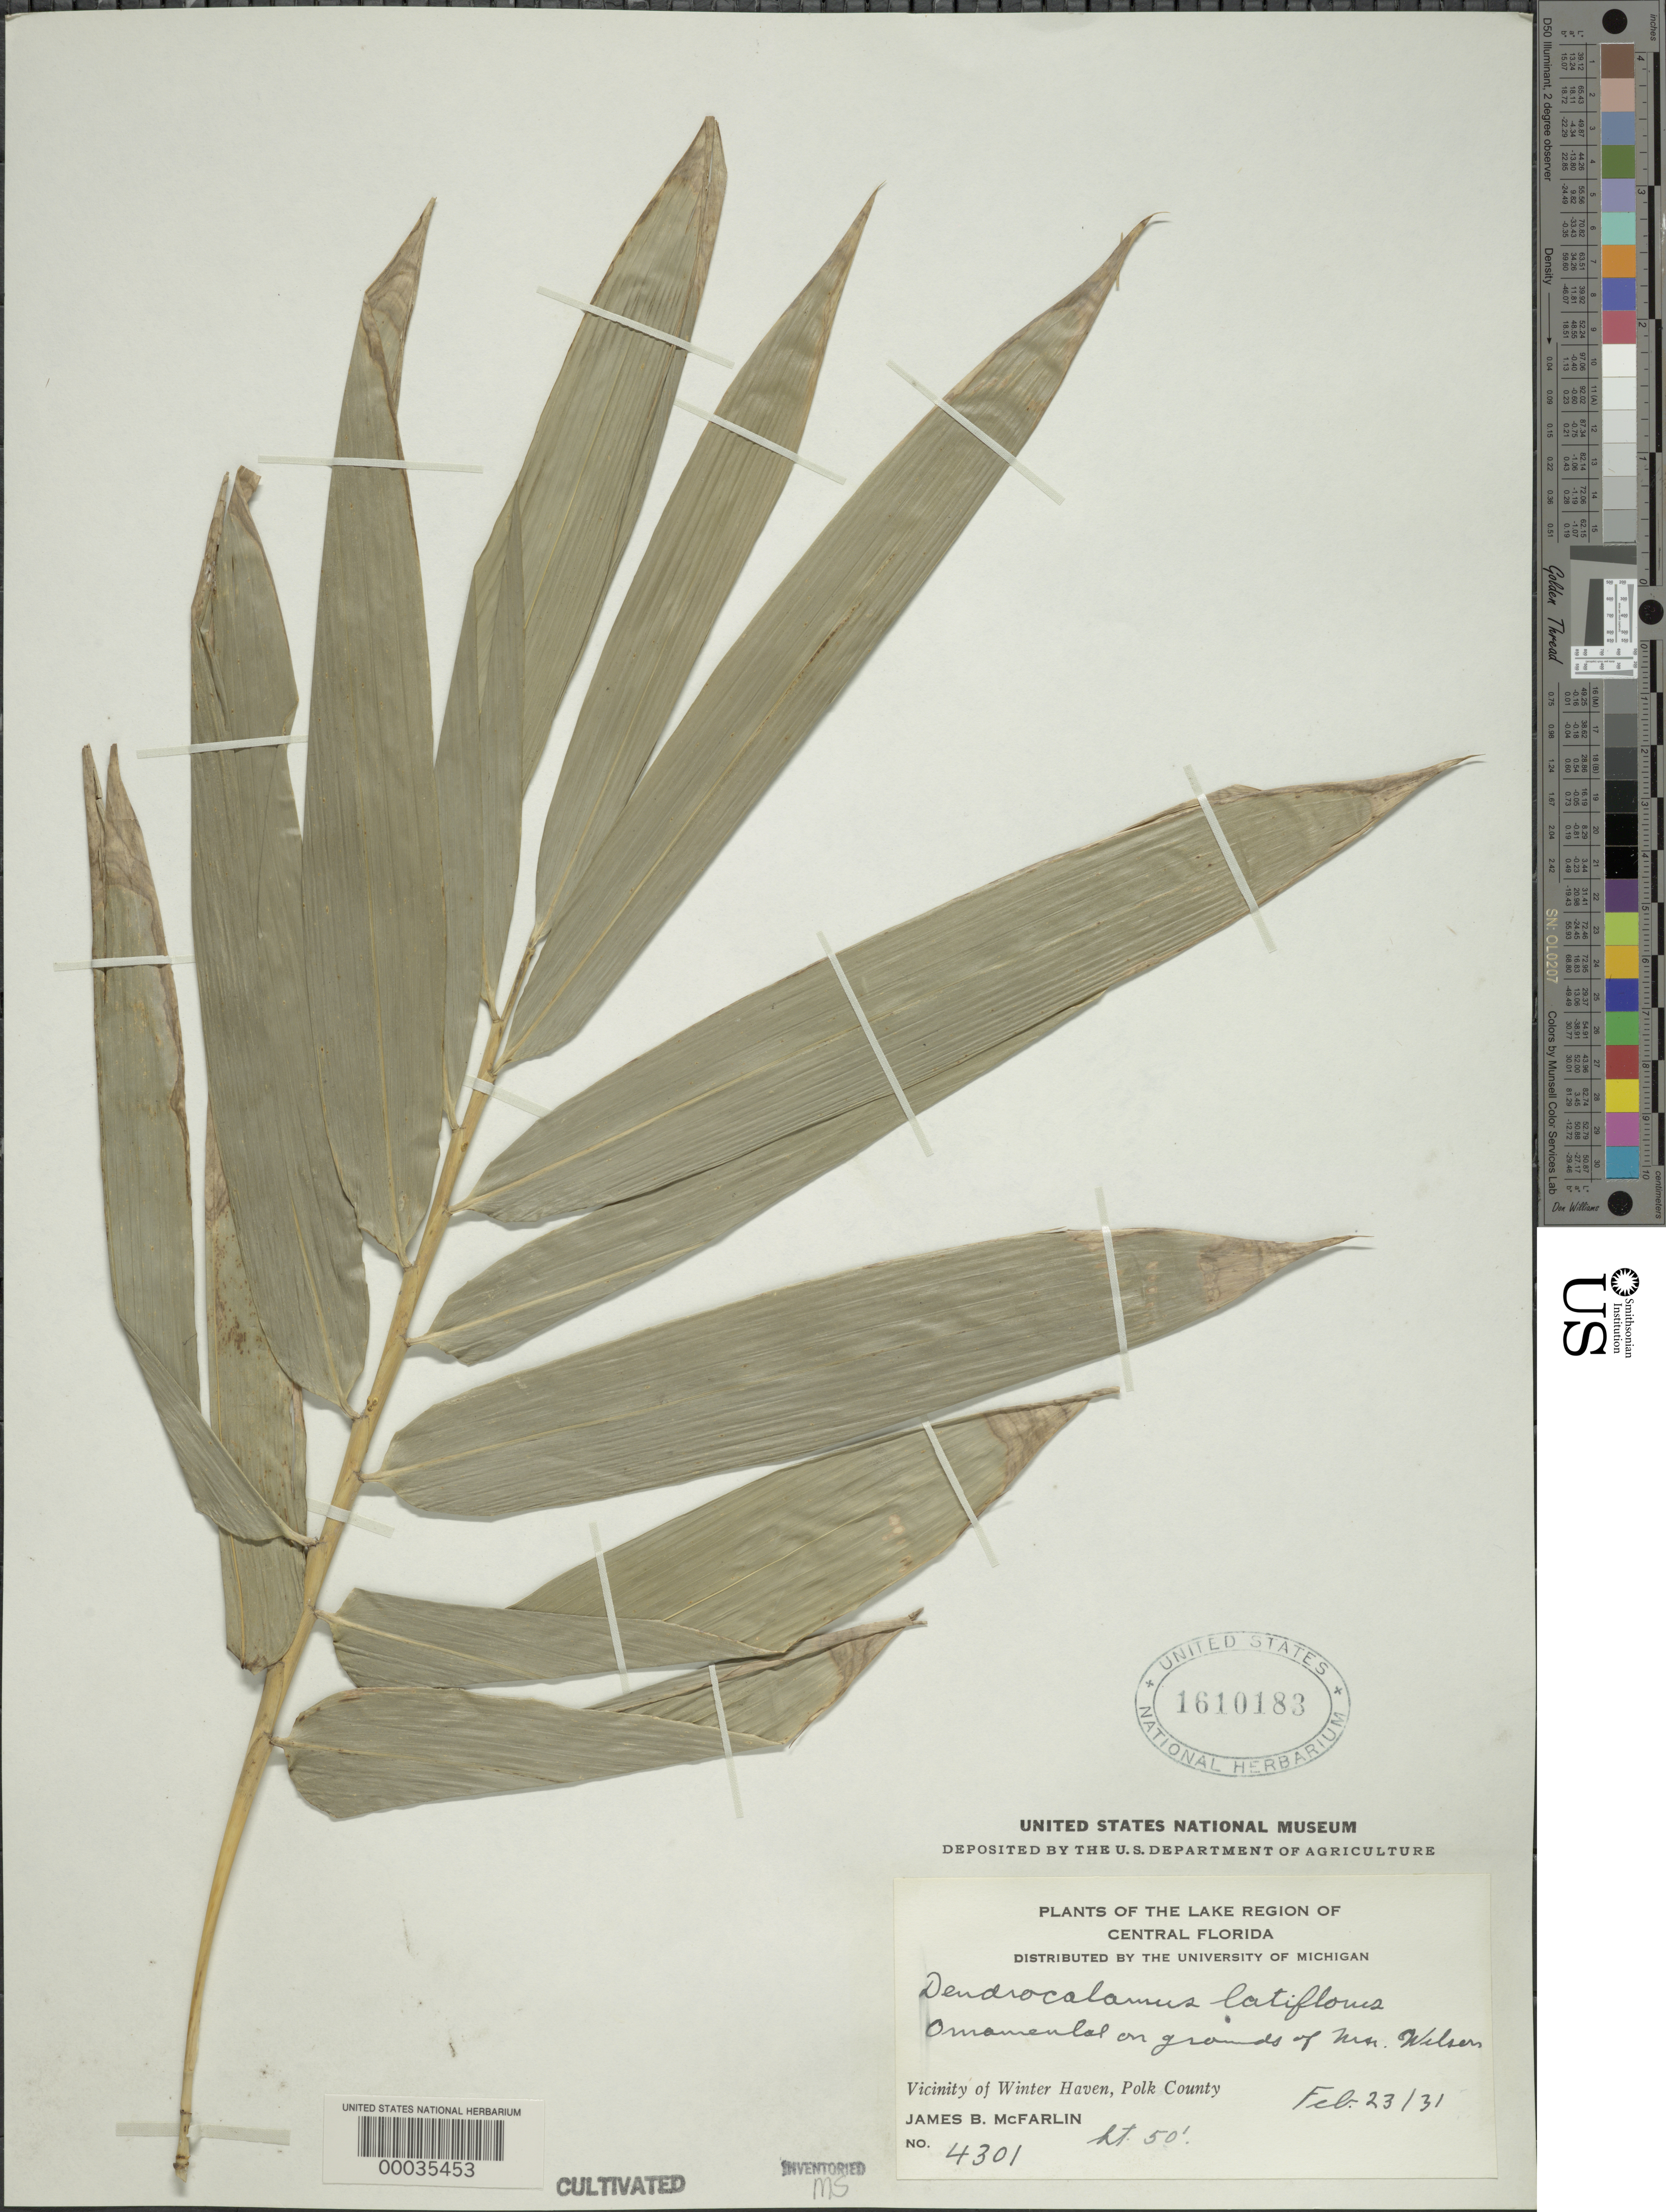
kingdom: Plantae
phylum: Tracheophyta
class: Liliopsida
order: Poales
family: Poaceae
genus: Dendrocalamus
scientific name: Dendrocalamus latiflorus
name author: Munro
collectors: J. McFarlin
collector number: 4301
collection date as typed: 23 Feb 1931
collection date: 1931-02-23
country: United States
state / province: Florida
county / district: Polk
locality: Winter haven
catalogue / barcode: US 1610183